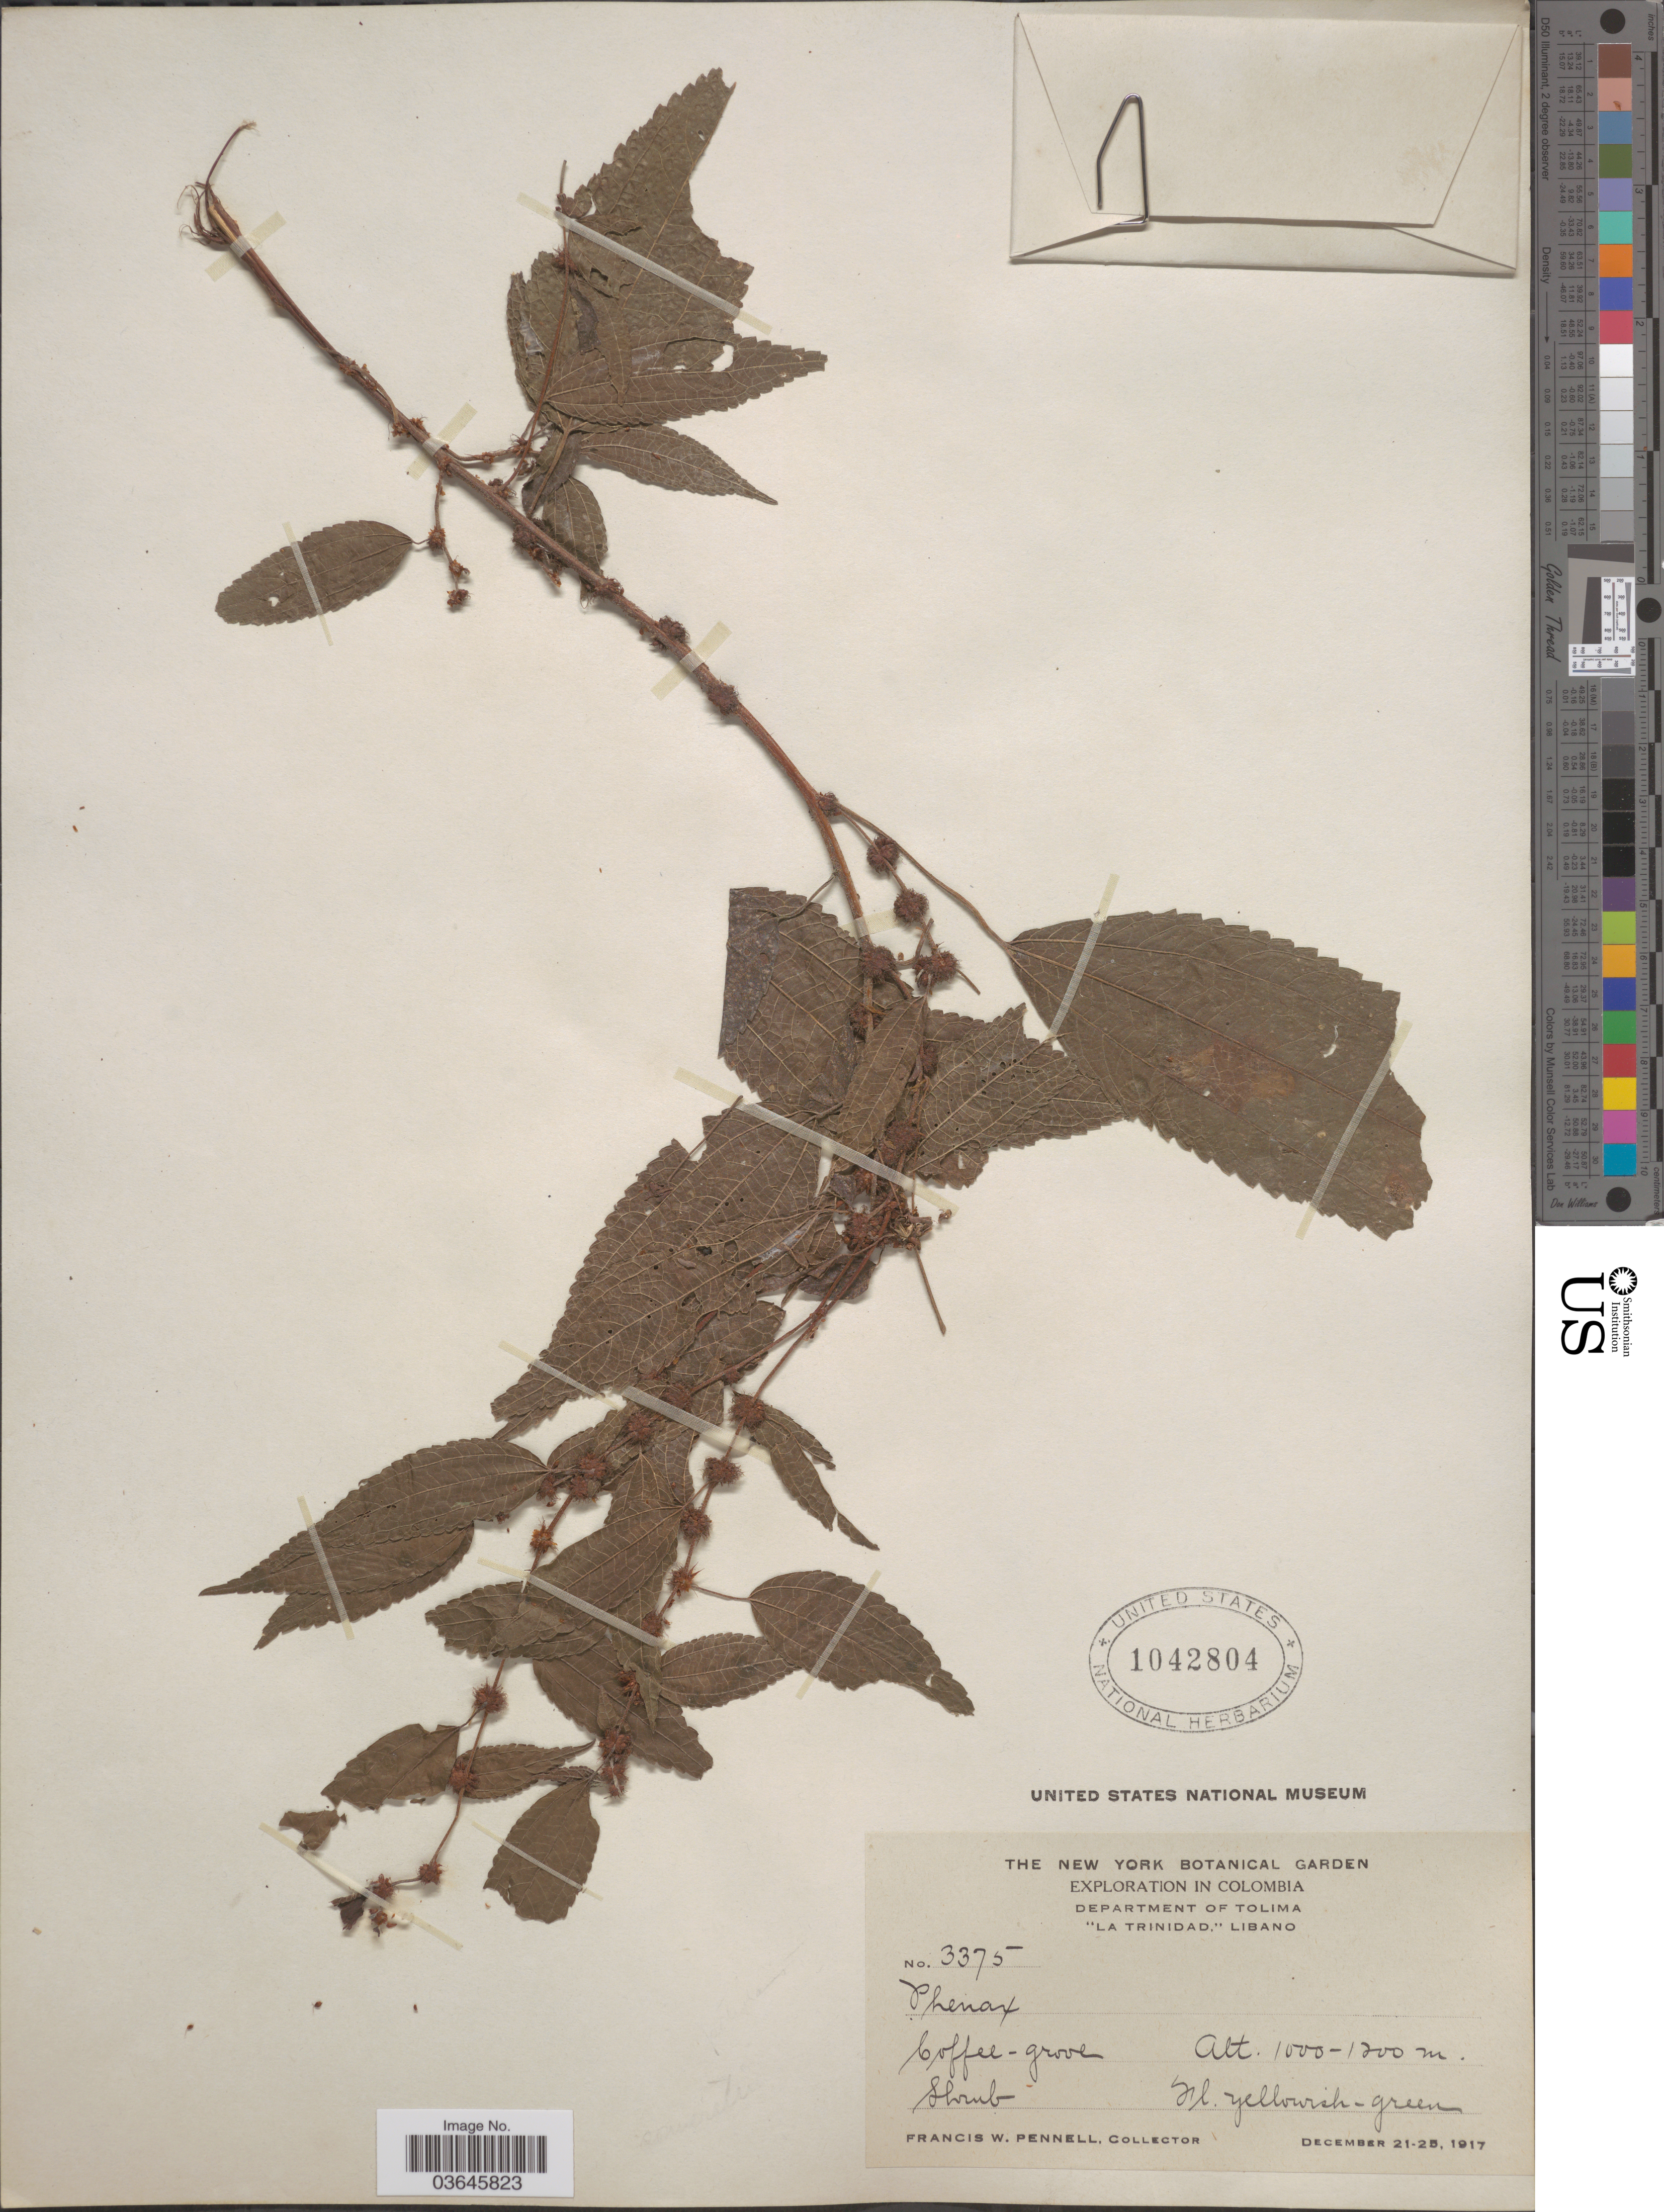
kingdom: Plantae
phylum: Tracheophyta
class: Magnoliopsida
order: Rosales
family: Urticaceae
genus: Phenax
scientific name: Phenax petiolaris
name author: Wedd.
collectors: F. W. Pennell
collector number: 3375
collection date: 1917-12-21/1917-12-25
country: Colombia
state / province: Tolima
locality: Department of Tolima. "La Trinidad," Libano.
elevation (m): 1000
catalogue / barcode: US 1042804